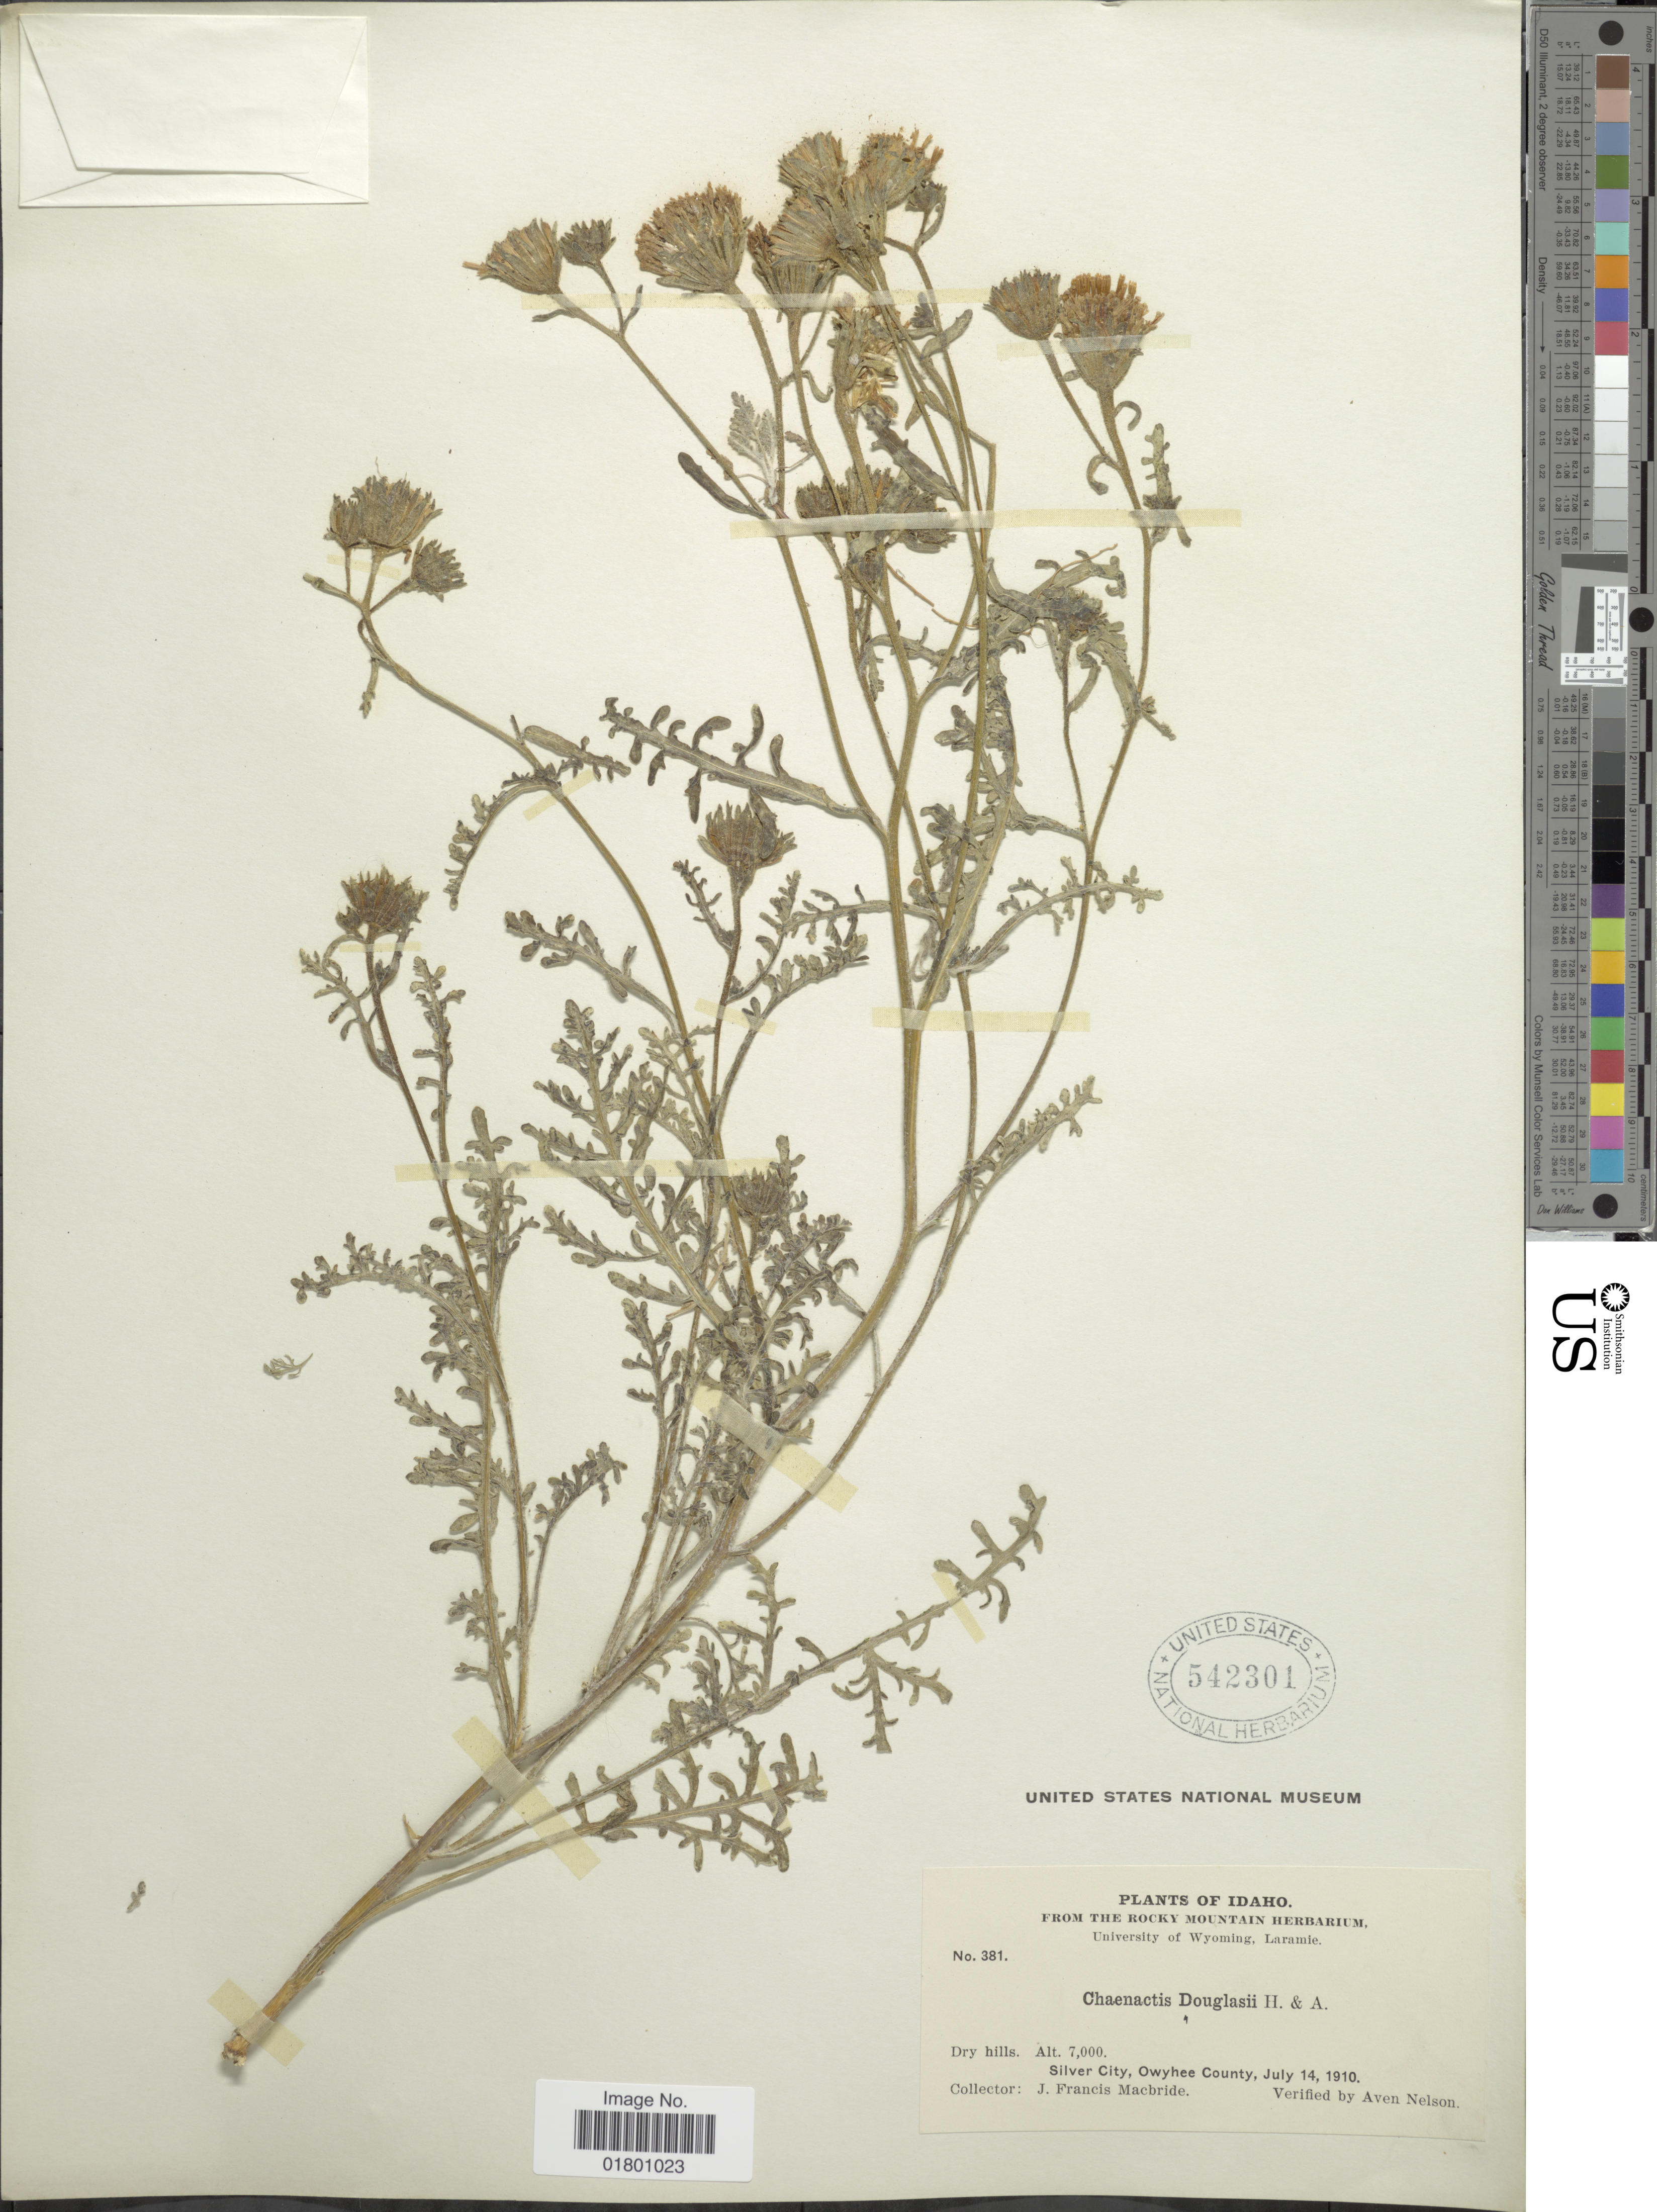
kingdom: Plantae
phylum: Tracheophyta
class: Magnoliopsida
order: Asterales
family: Asteraceae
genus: Chaenactis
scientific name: Chaenactis douglasii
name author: Hook. & Arn.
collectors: J. F. Macbride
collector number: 381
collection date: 1910-07-14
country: United States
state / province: Idaho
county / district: Owyhee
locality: Dry hills. Silver City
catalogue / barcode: US 542301